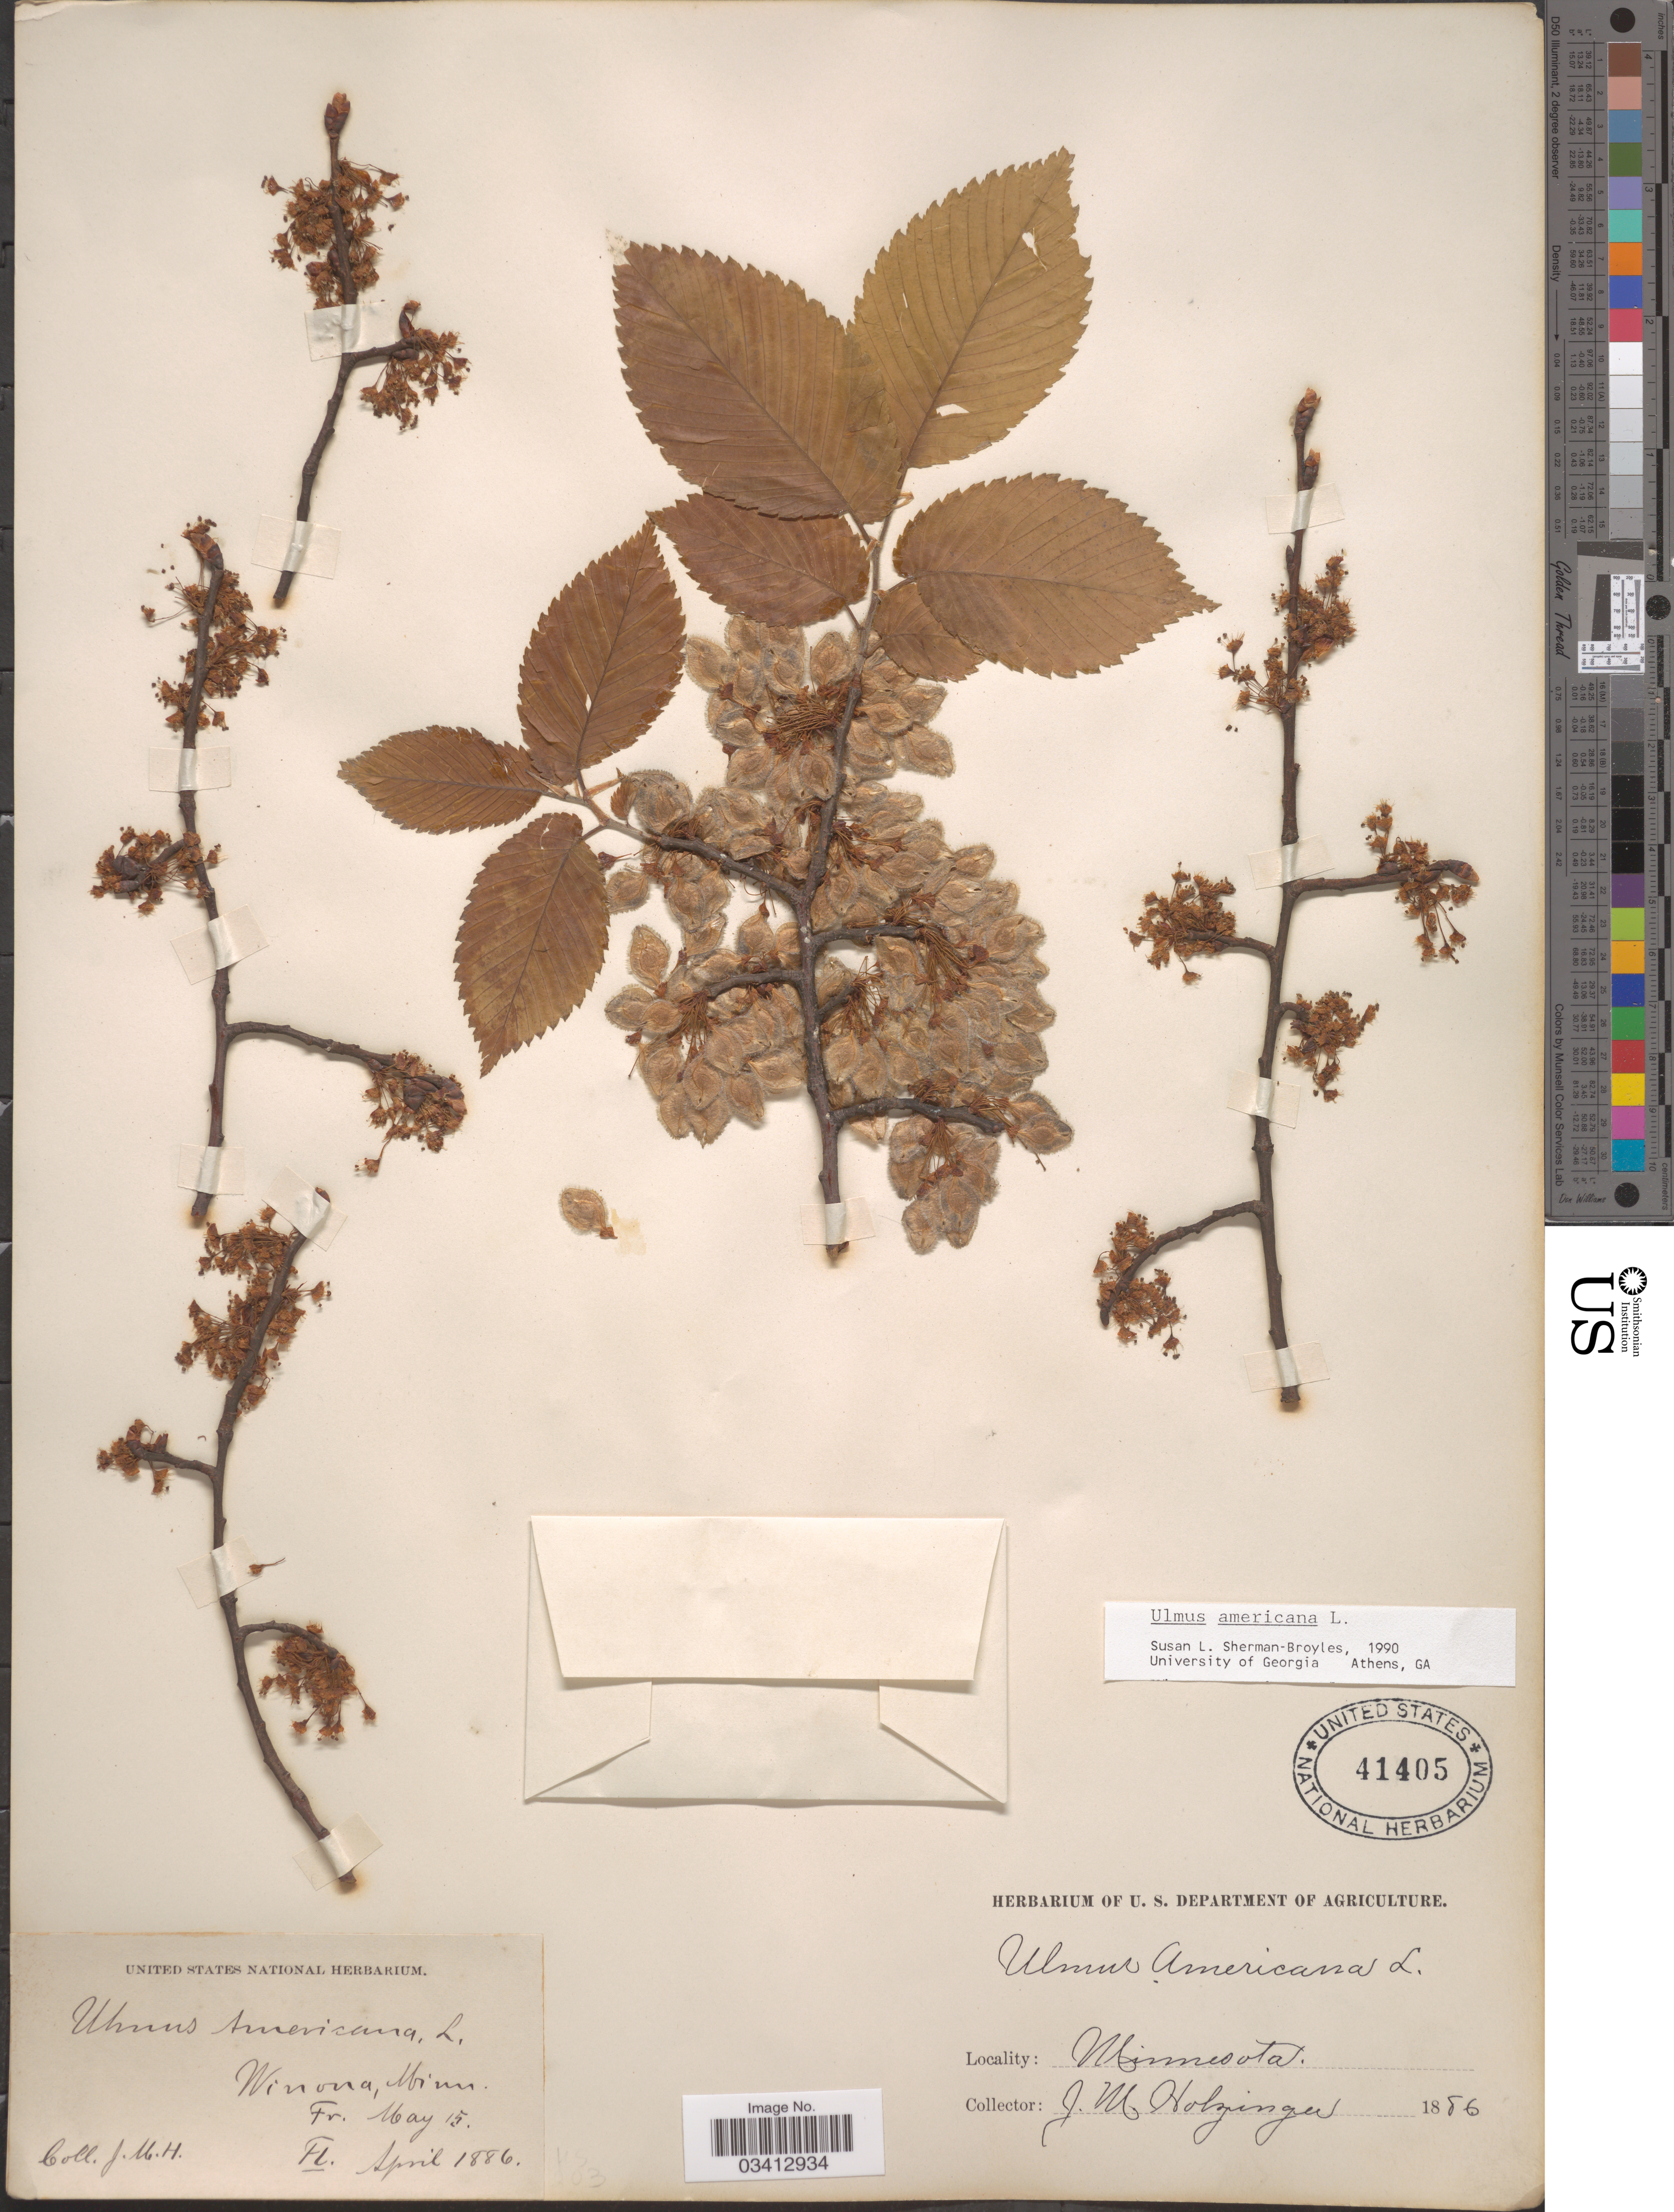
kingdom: Plantae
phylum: Tracheophyta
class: Magnoliopsida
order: Rosales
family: Ulmaceae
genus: Ulmus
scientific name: Ulmus americana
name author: L.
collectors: J. M. Holzinger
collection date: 1886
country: United States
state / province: Minnesota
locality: Winona.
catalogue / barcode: US 41405